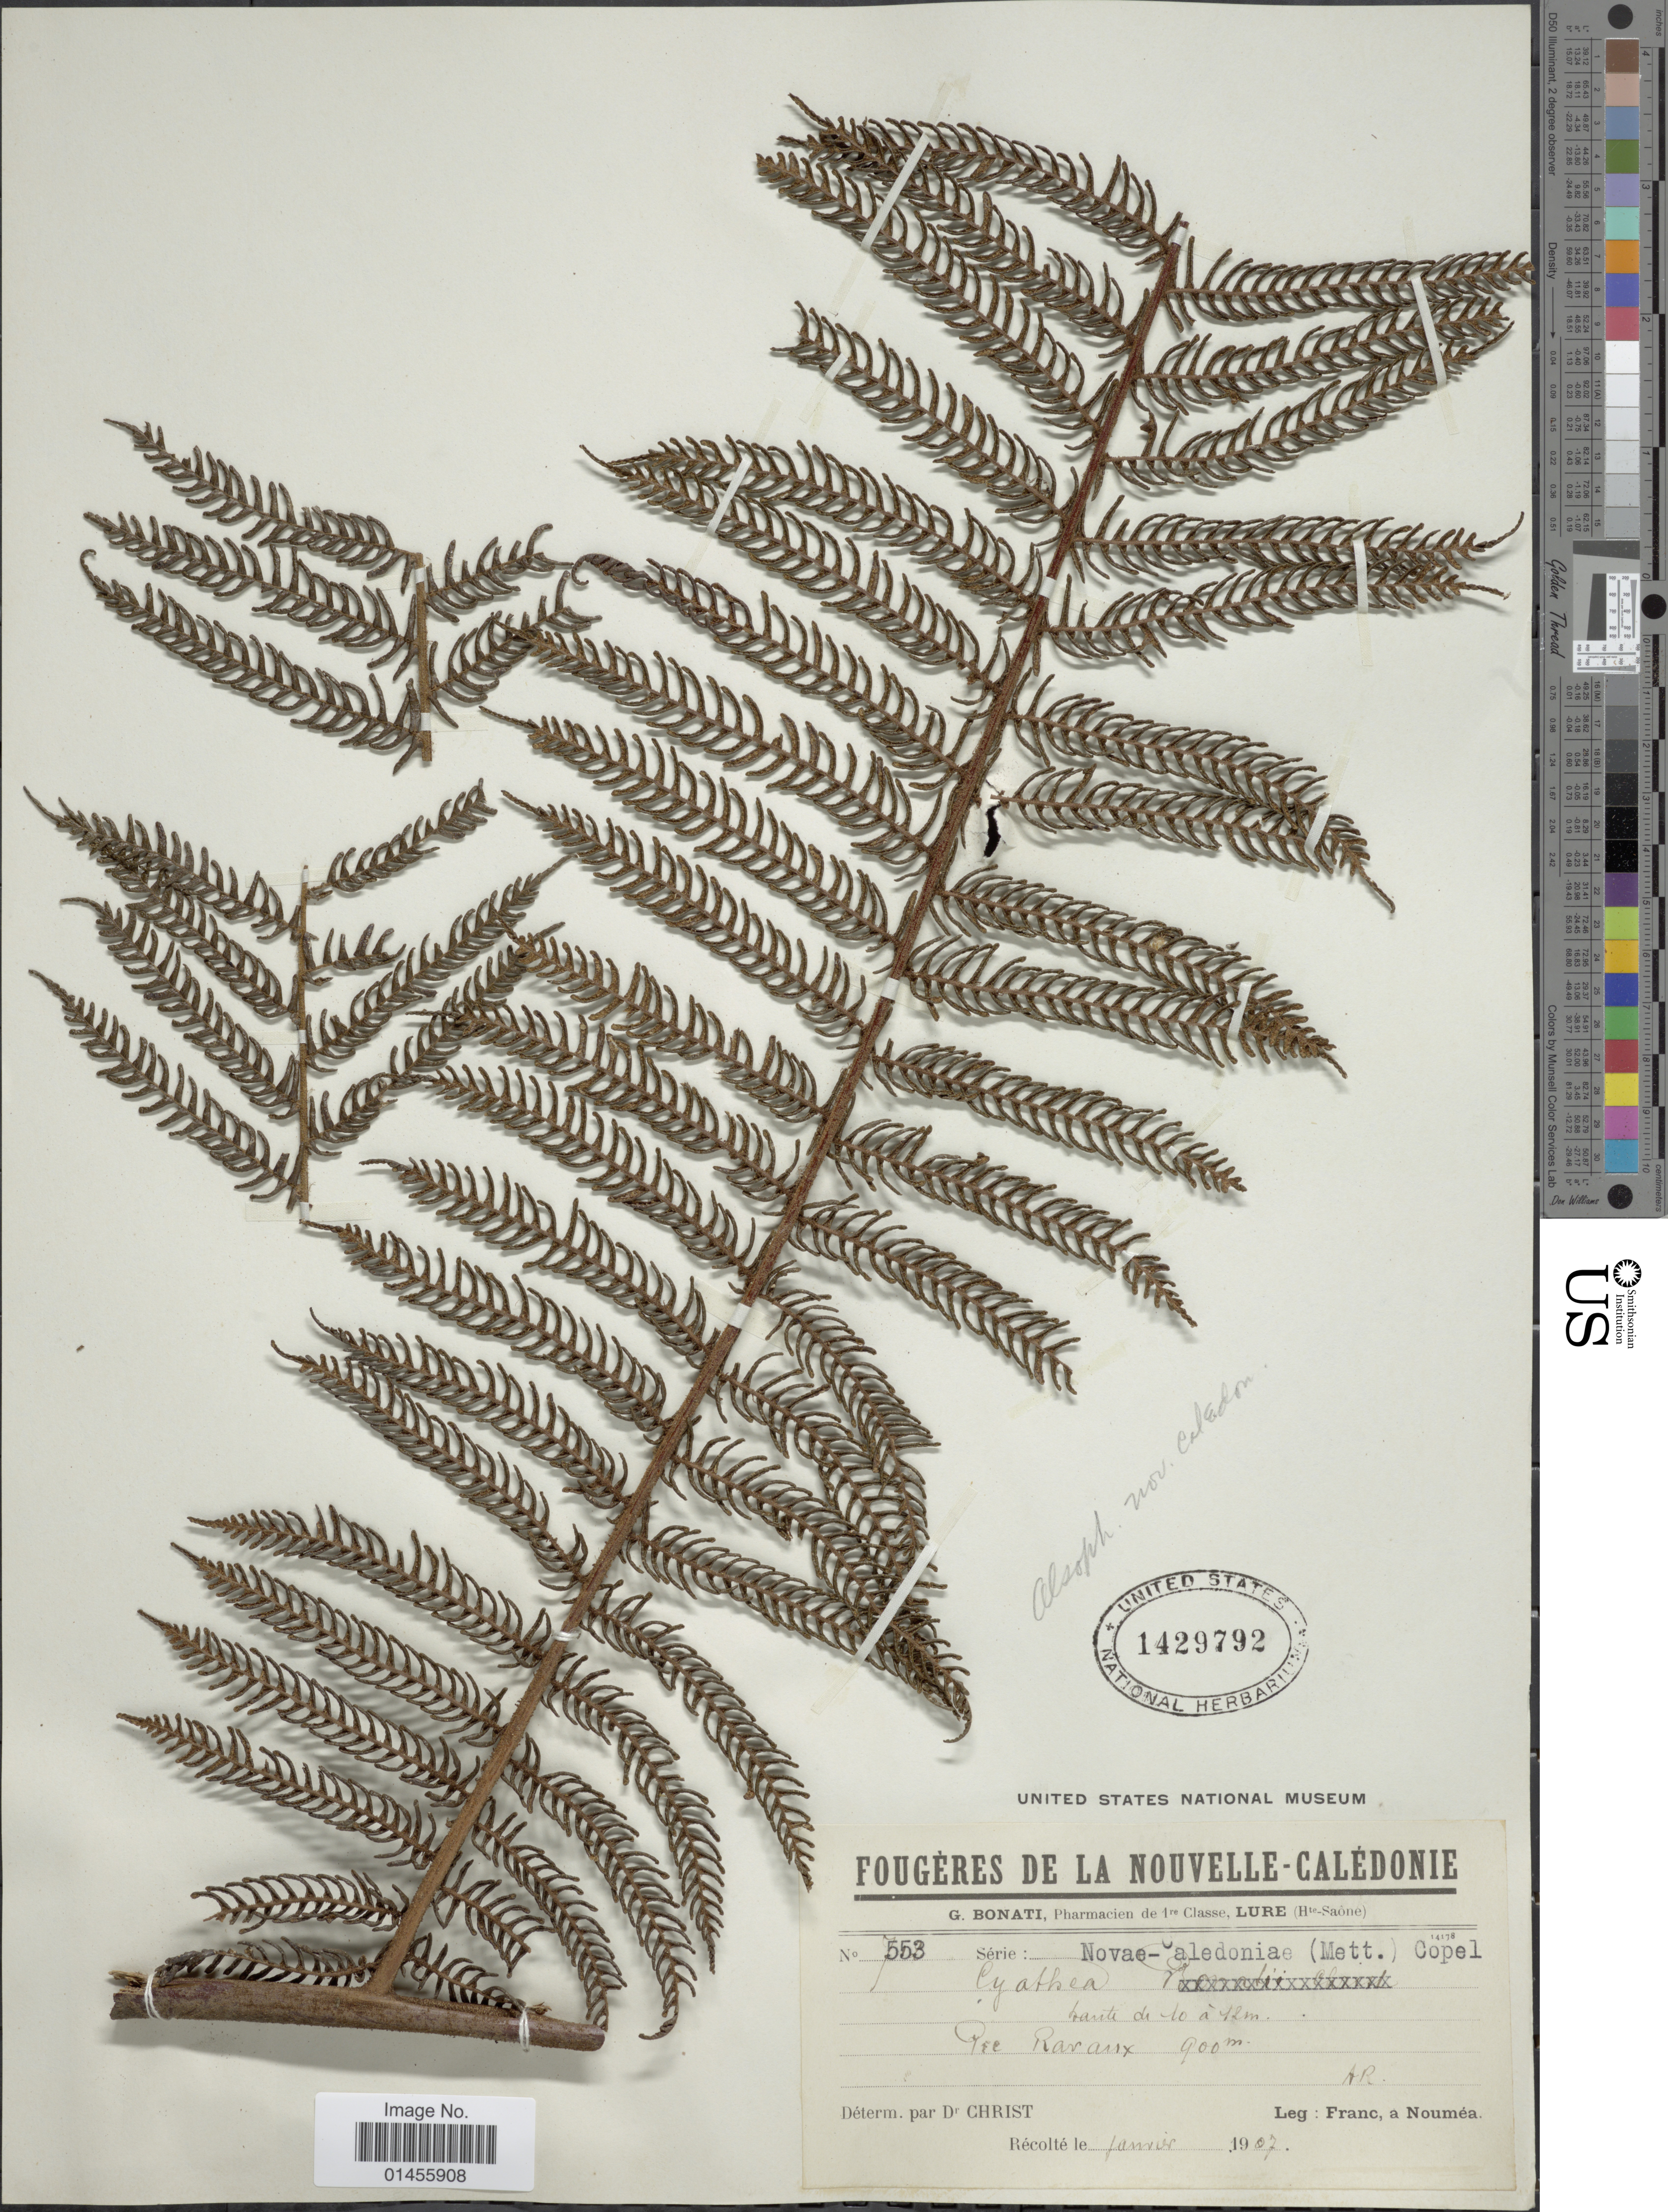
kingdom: Plantae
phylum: Tracheophyta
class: Polypodiopsida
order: Cyatheales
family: Cyatheaceae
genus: Alsophila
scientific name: Alsophila novae-caledoniae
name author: Mett.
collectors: Franc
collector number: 553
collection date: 1907-01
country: New Caledonia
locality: Pic Ravaux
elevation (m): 900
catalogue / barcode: US 1429792